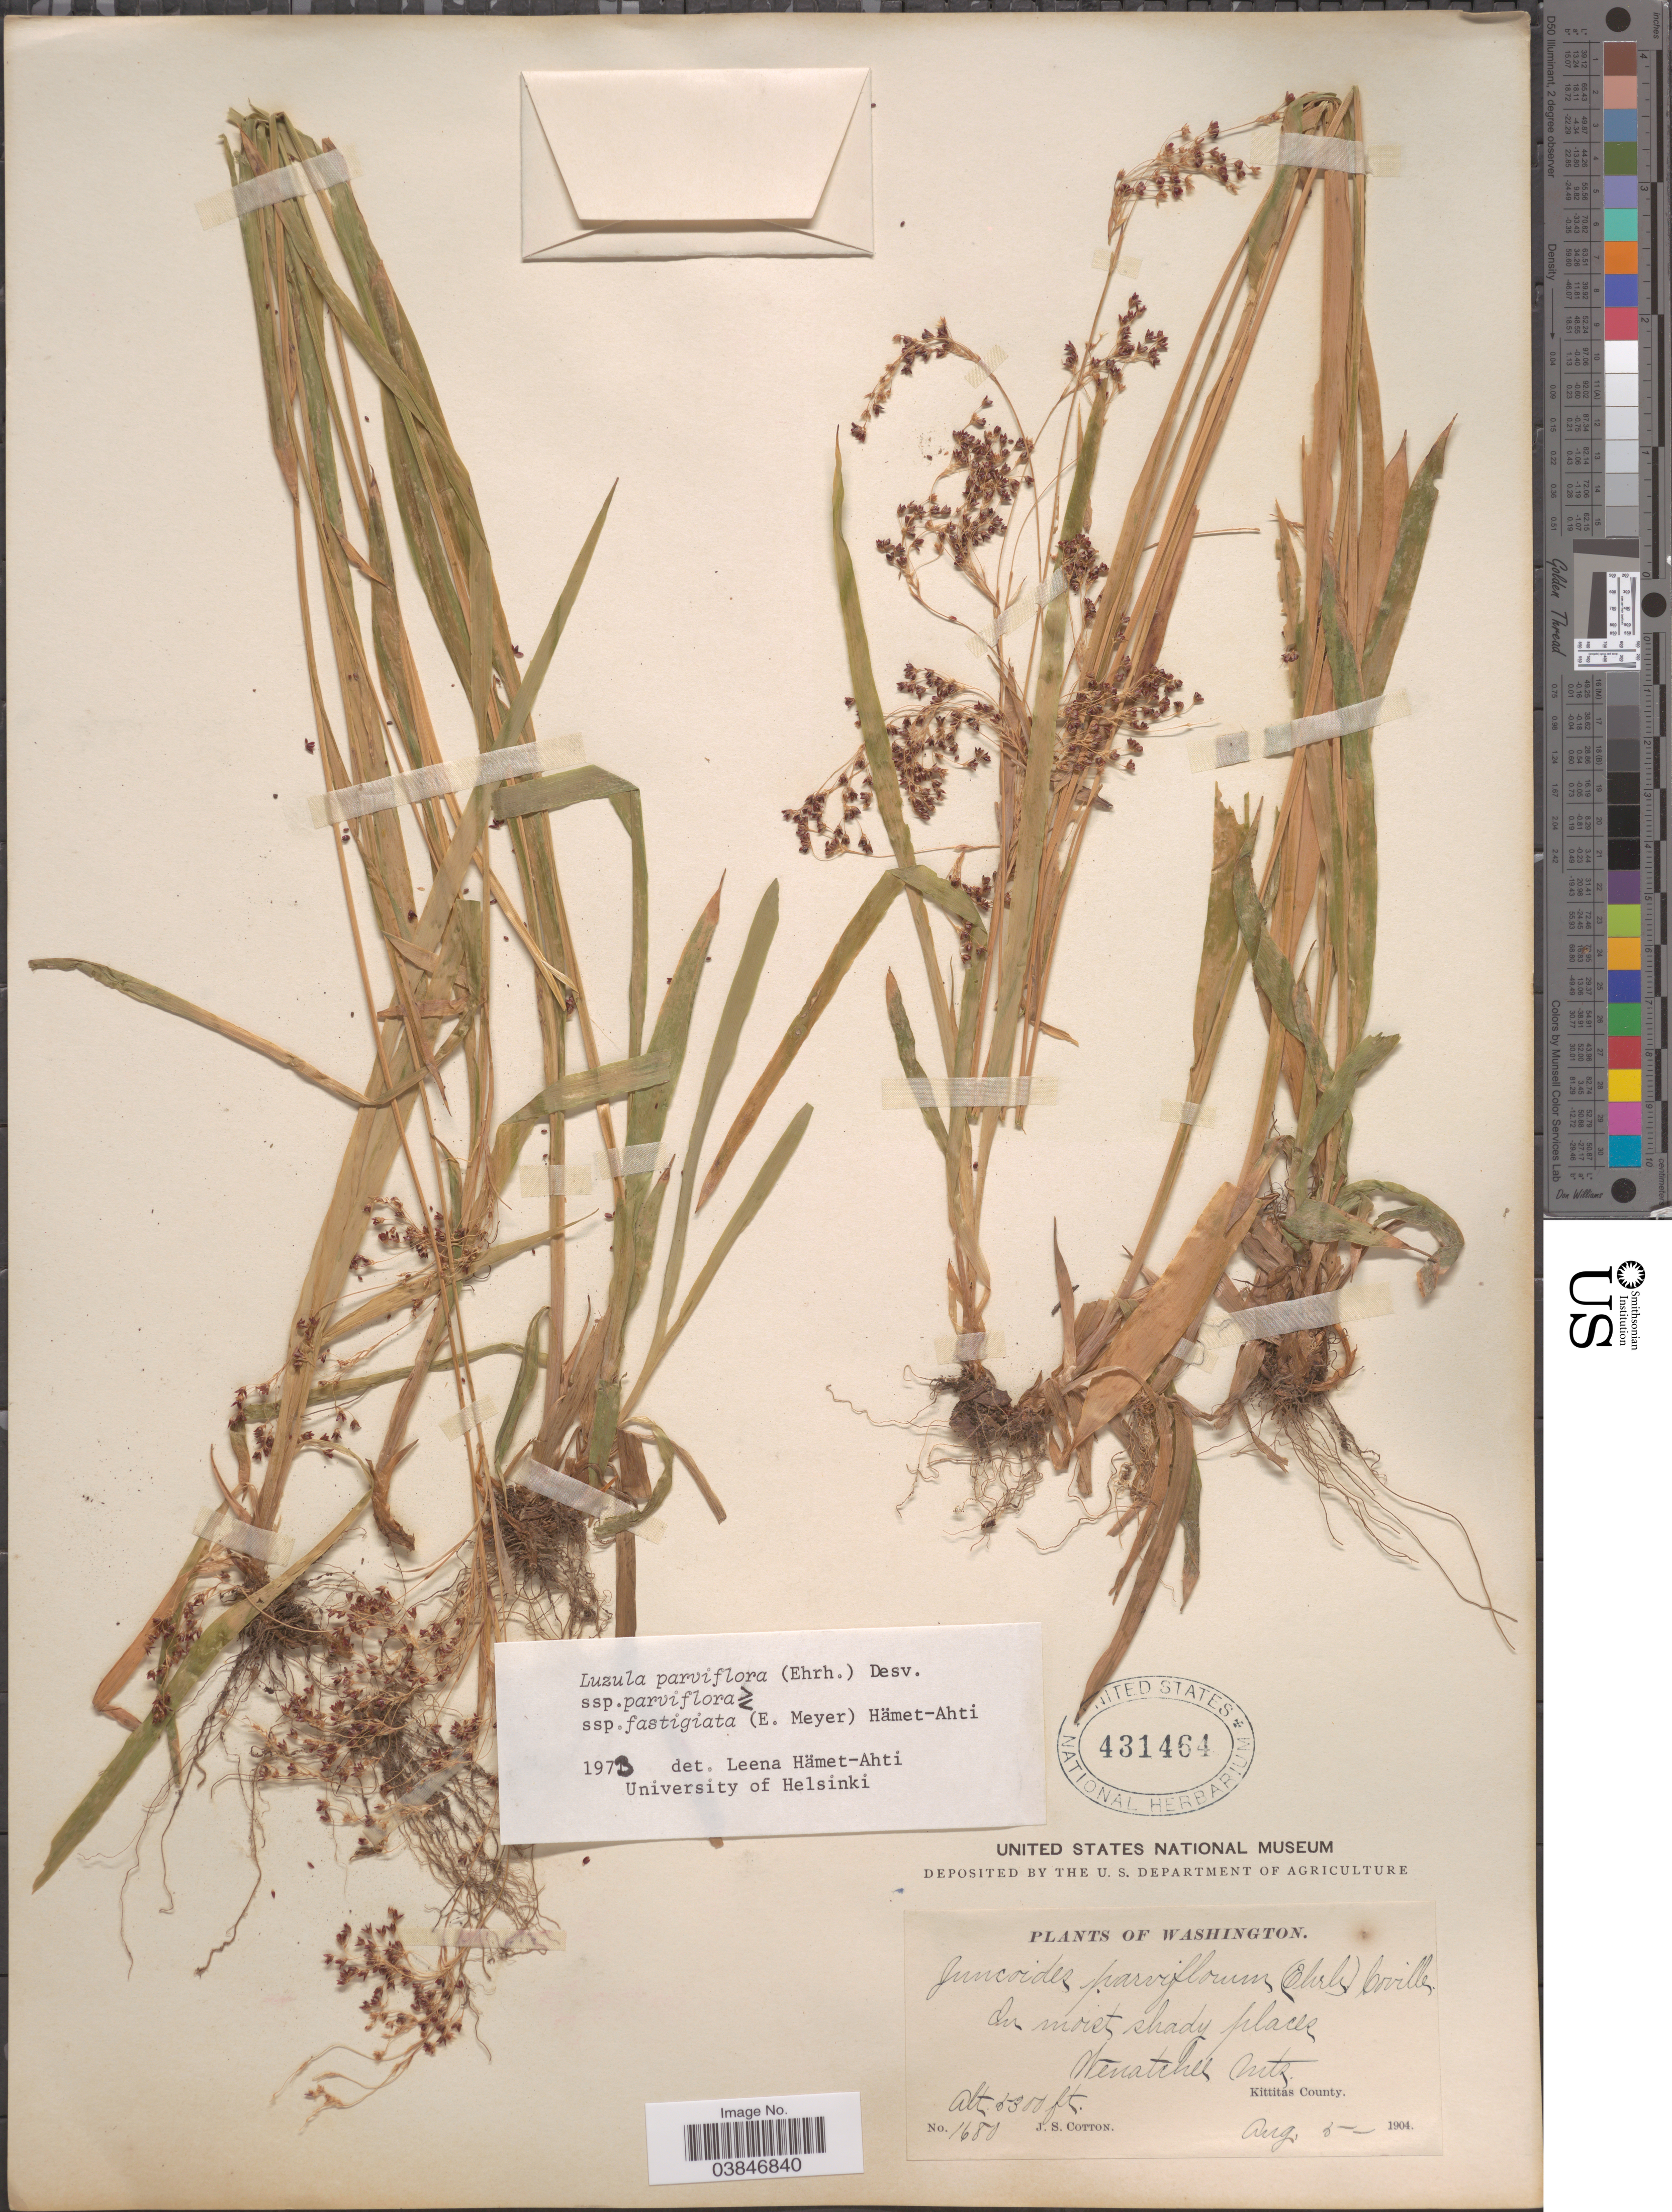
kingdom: Plantae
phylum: Tracheophyta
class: Liliopsida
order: Poales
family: Juncaceae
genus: Luzula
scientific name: Luzula parviflora subsp. parviflora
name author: (Ehrh.) Desv.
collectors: J. S. Cotton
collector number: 1680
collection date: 1904-08-05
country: United States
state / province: Washington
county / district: Kittitas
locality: Wenatchee Mts. Kittitas County.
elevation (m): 1615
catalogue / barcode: US 431464